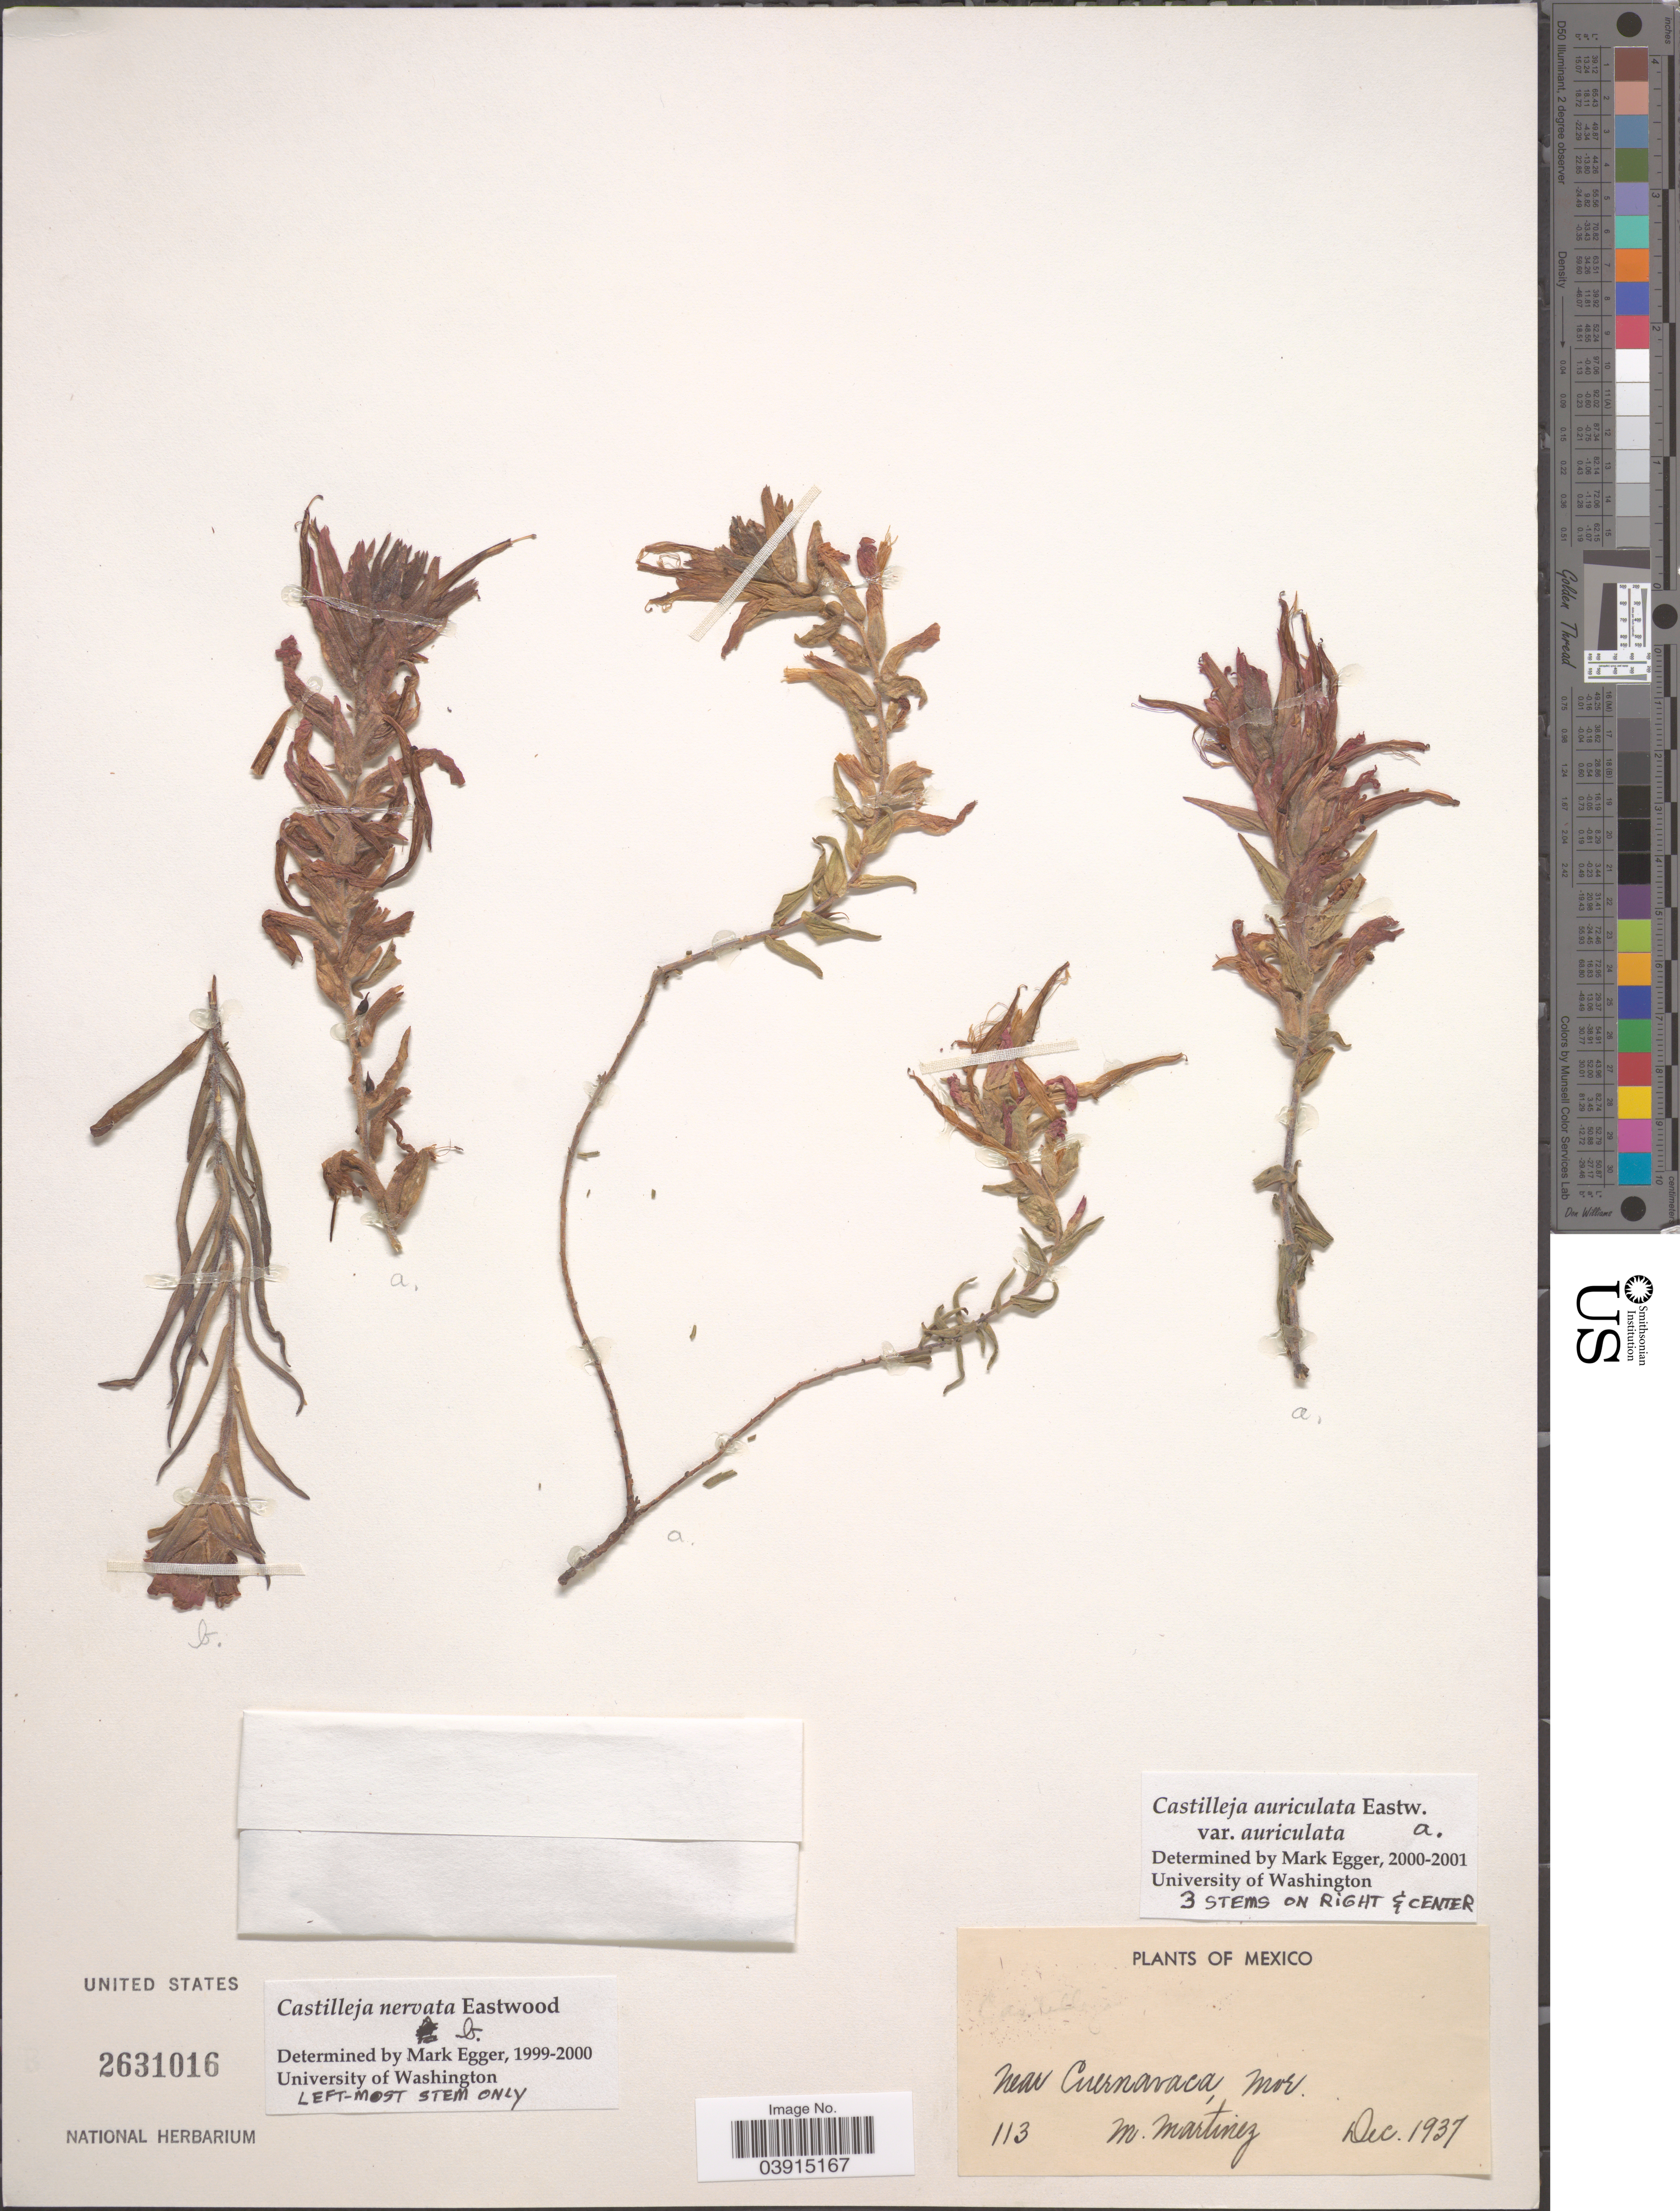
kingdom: Plantae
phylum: Tracheophyta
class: Magnoliopsida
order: Lamiales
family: Orobanchaceae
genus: Castilleja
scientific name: Castilleja auriculata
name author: Eastw.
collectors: M. Martínez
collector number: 113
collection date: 1937-12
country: Mexico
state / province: Morelos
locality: Near Cuernavaca.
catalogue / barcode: US 2631016